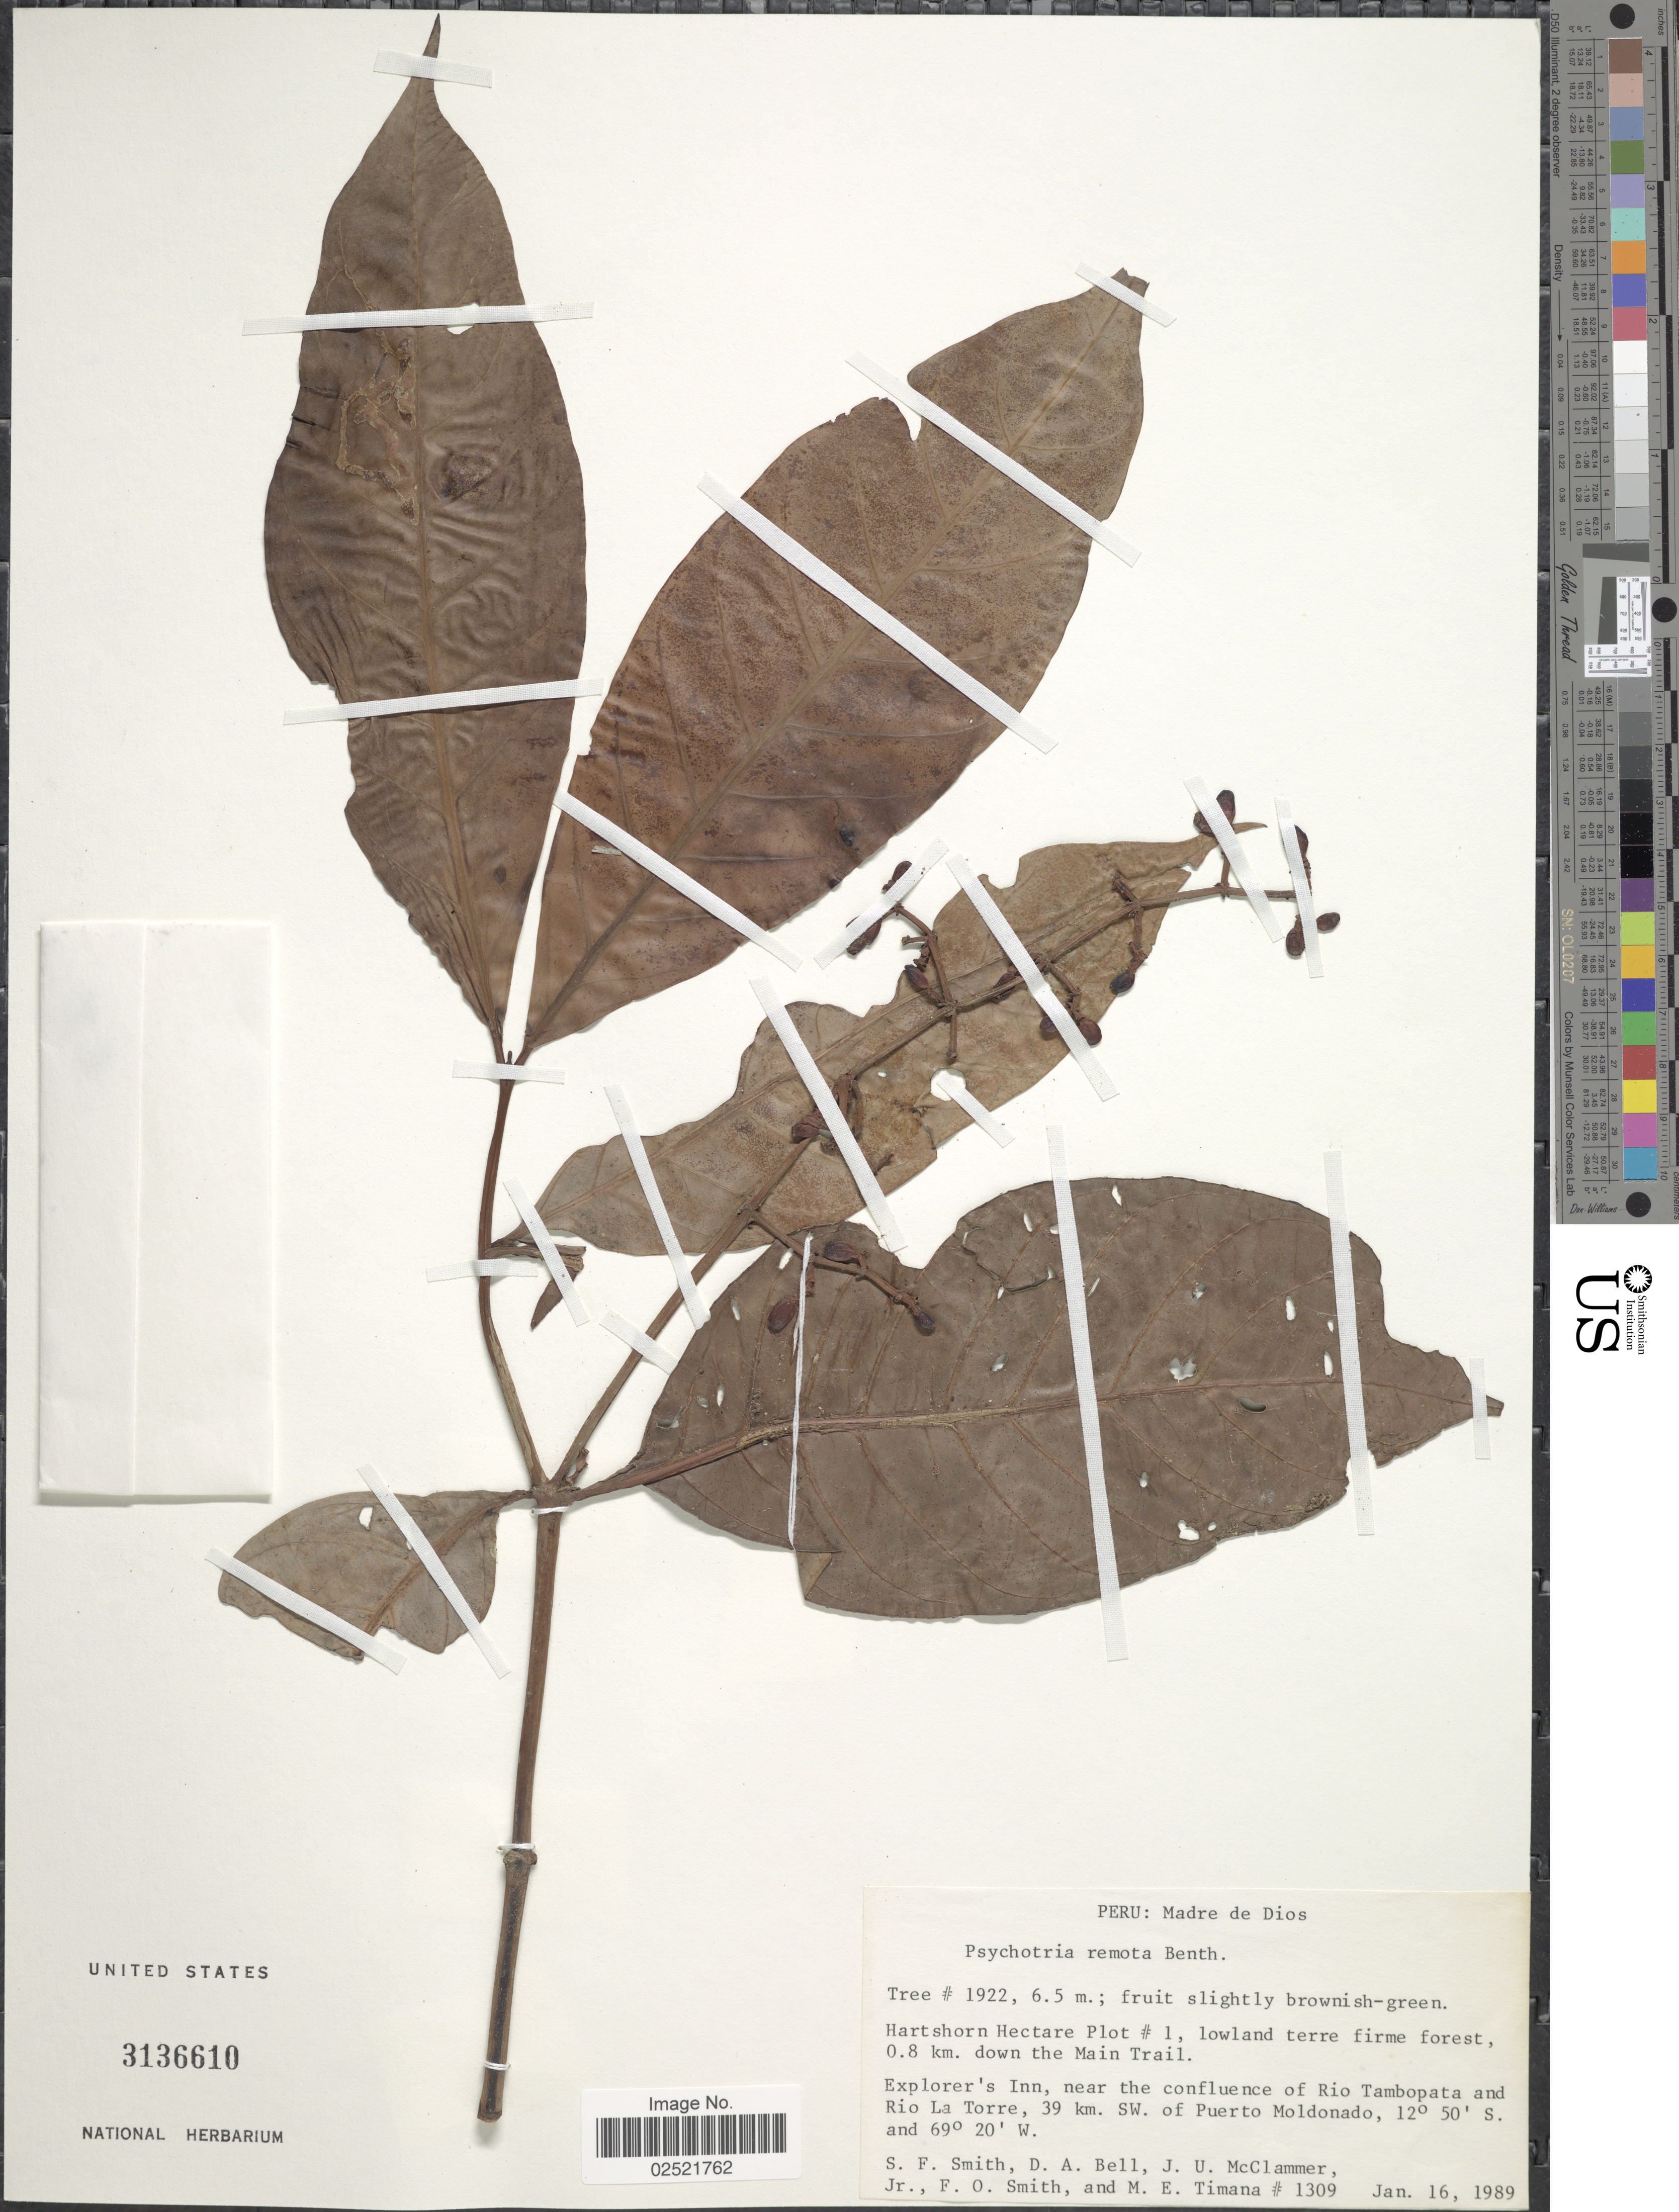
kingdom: Plantae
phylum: Tracheophyta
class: Magnoliopsida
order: Gentianales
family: Rubiaceae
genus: Psychotria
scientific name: Psychotria remota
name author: Benth.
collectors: S.F. Smith, D. A. Bell, J. McClammer Jr. & F. Smith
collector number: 1309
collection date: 1989-01-16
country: Peru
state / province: Madre de Dios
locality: Hartshorn Hectare Plot # 1, 0.8 km down the Main Trail, Explorer's Inn, near the confluence of Rio Tambopata and Rio La Torre, 39 km SW of Puerto Moldonado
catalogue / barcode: US 3136610